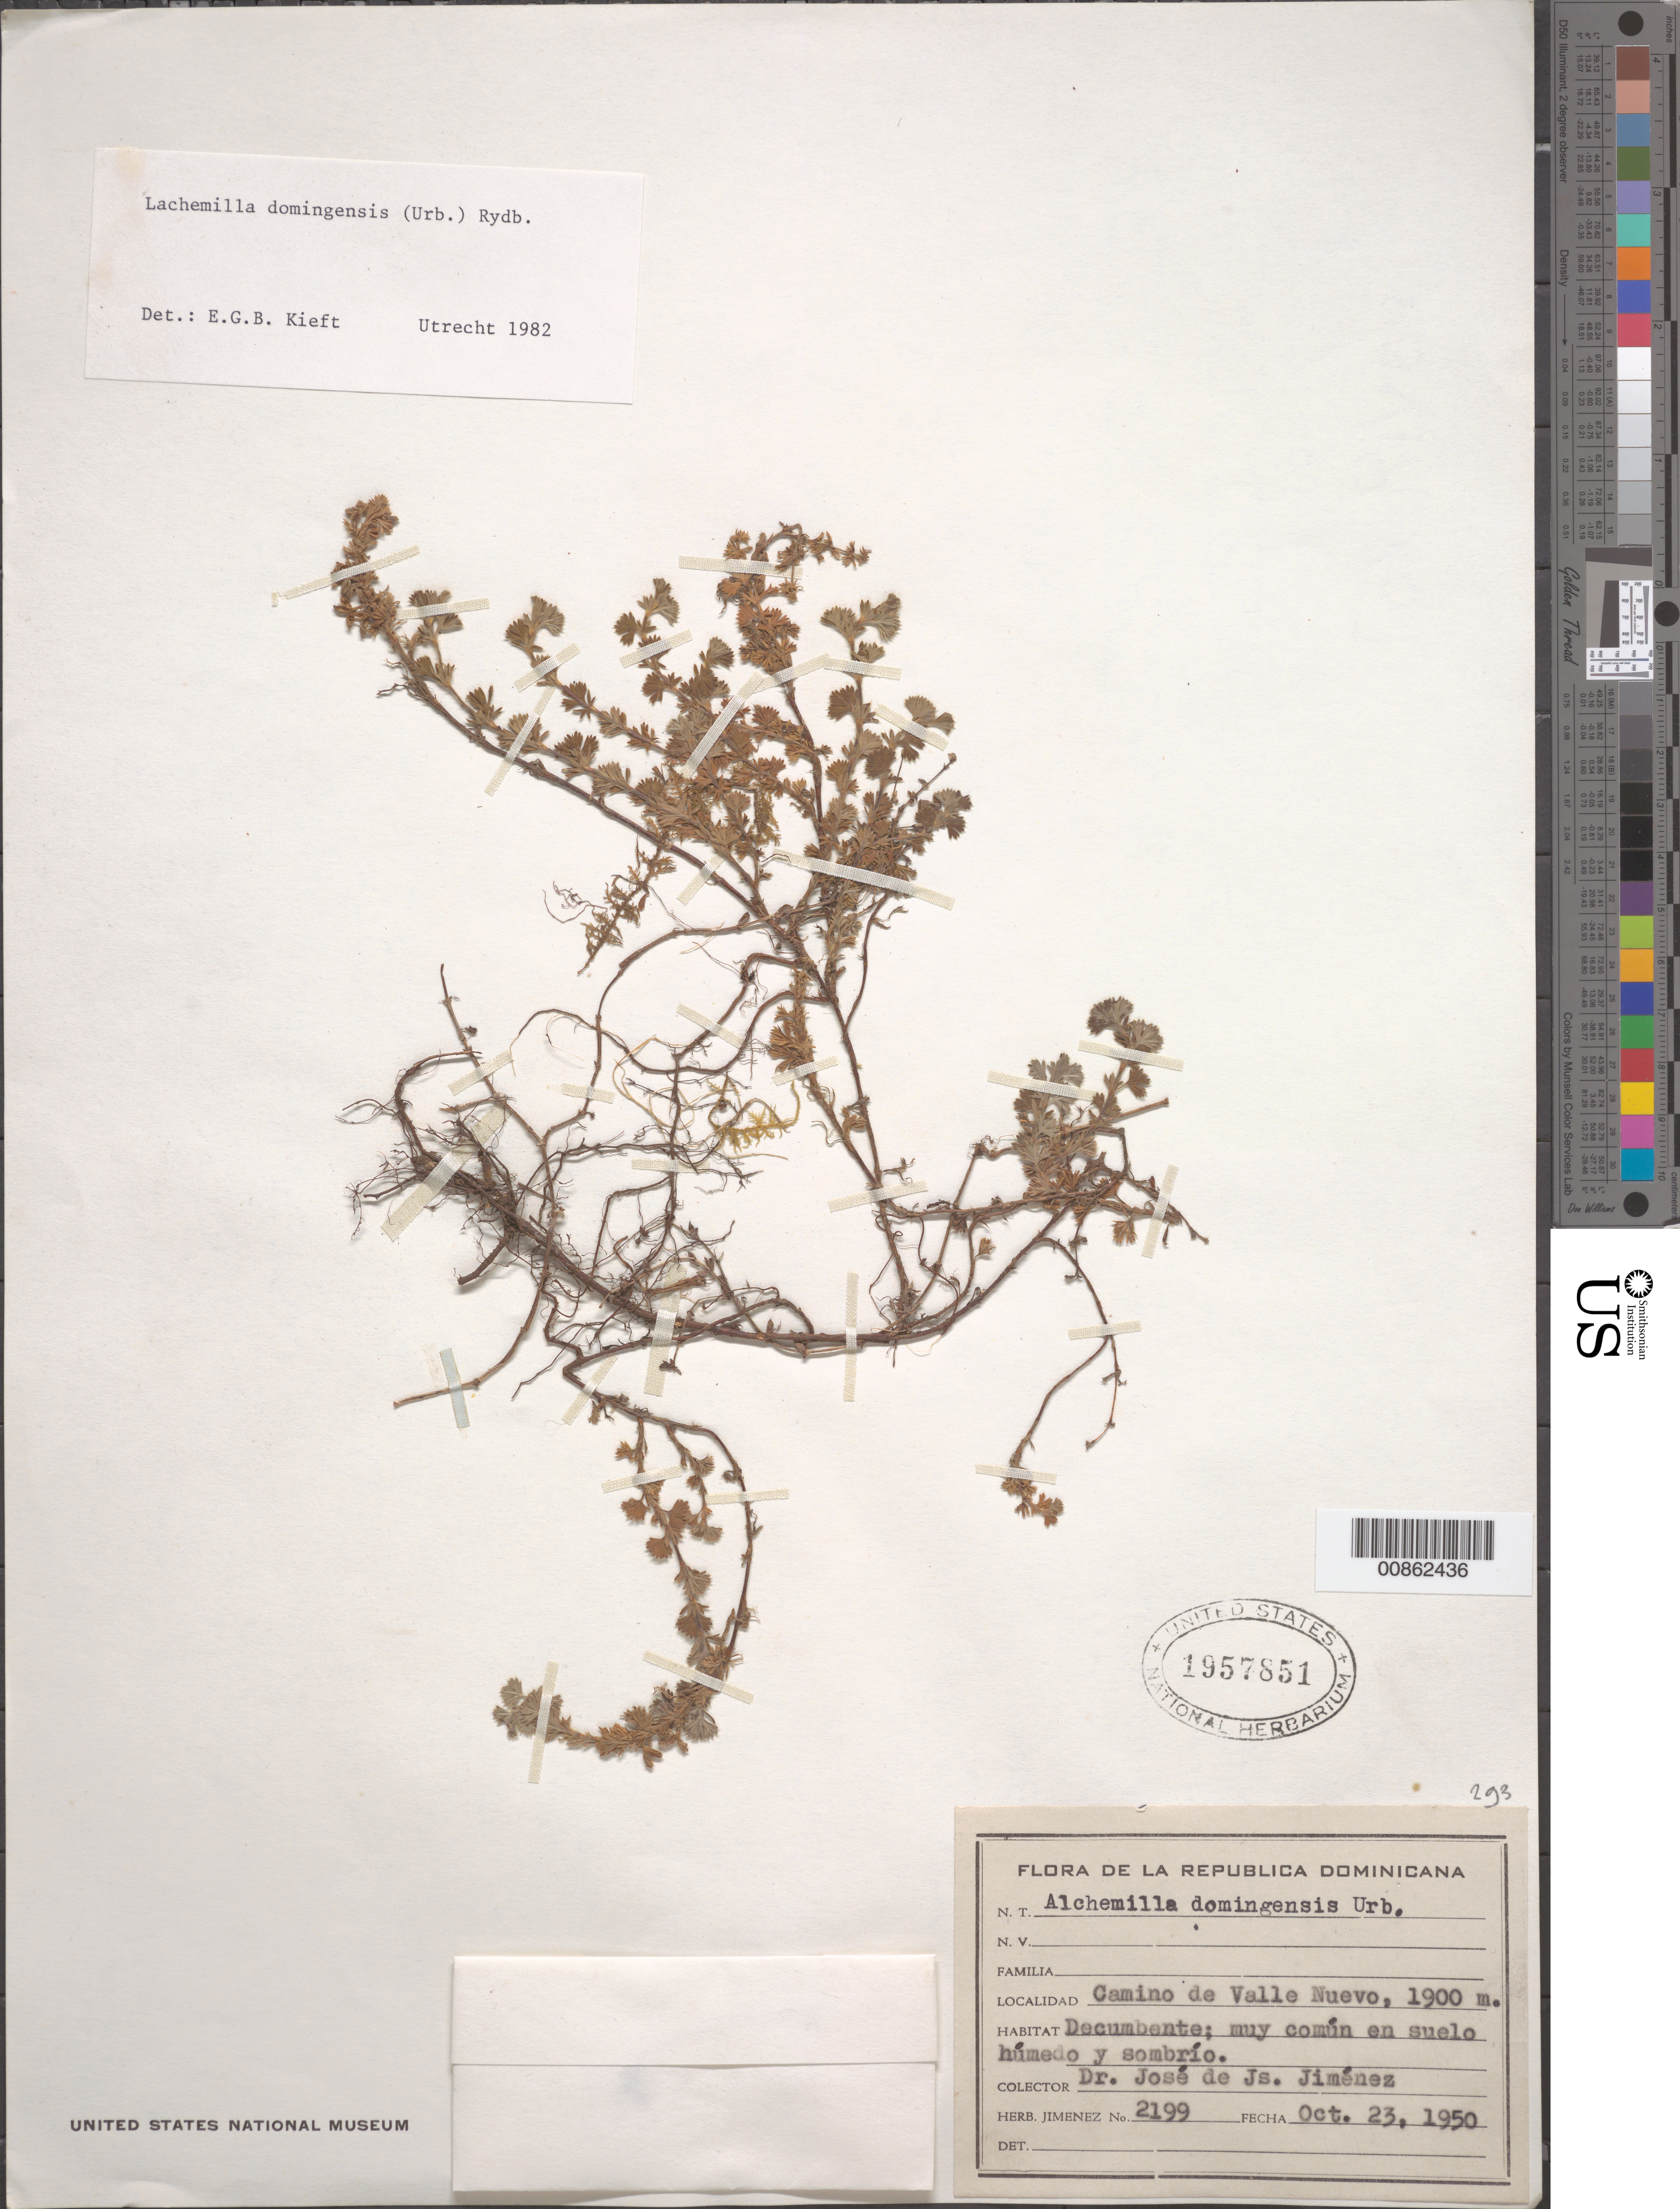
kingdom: Plantae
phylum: Tracheophyta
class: Magnoliopsida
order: Rosales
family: Rosaceae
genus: Alchemilla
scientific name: Alchemilla domingensis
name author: Urb.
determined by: Kieft, E. G. B.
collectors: J. J. Jiménez Almonte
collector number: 2199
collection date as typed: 23 Oct 1950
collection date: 1950-10-23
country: Dominican Republic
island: Hispaniola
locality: Camino de Valle Nuevo.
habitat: Muy común en suelo húmedo y sombrío.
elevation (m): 1900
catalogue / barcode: US 1957851